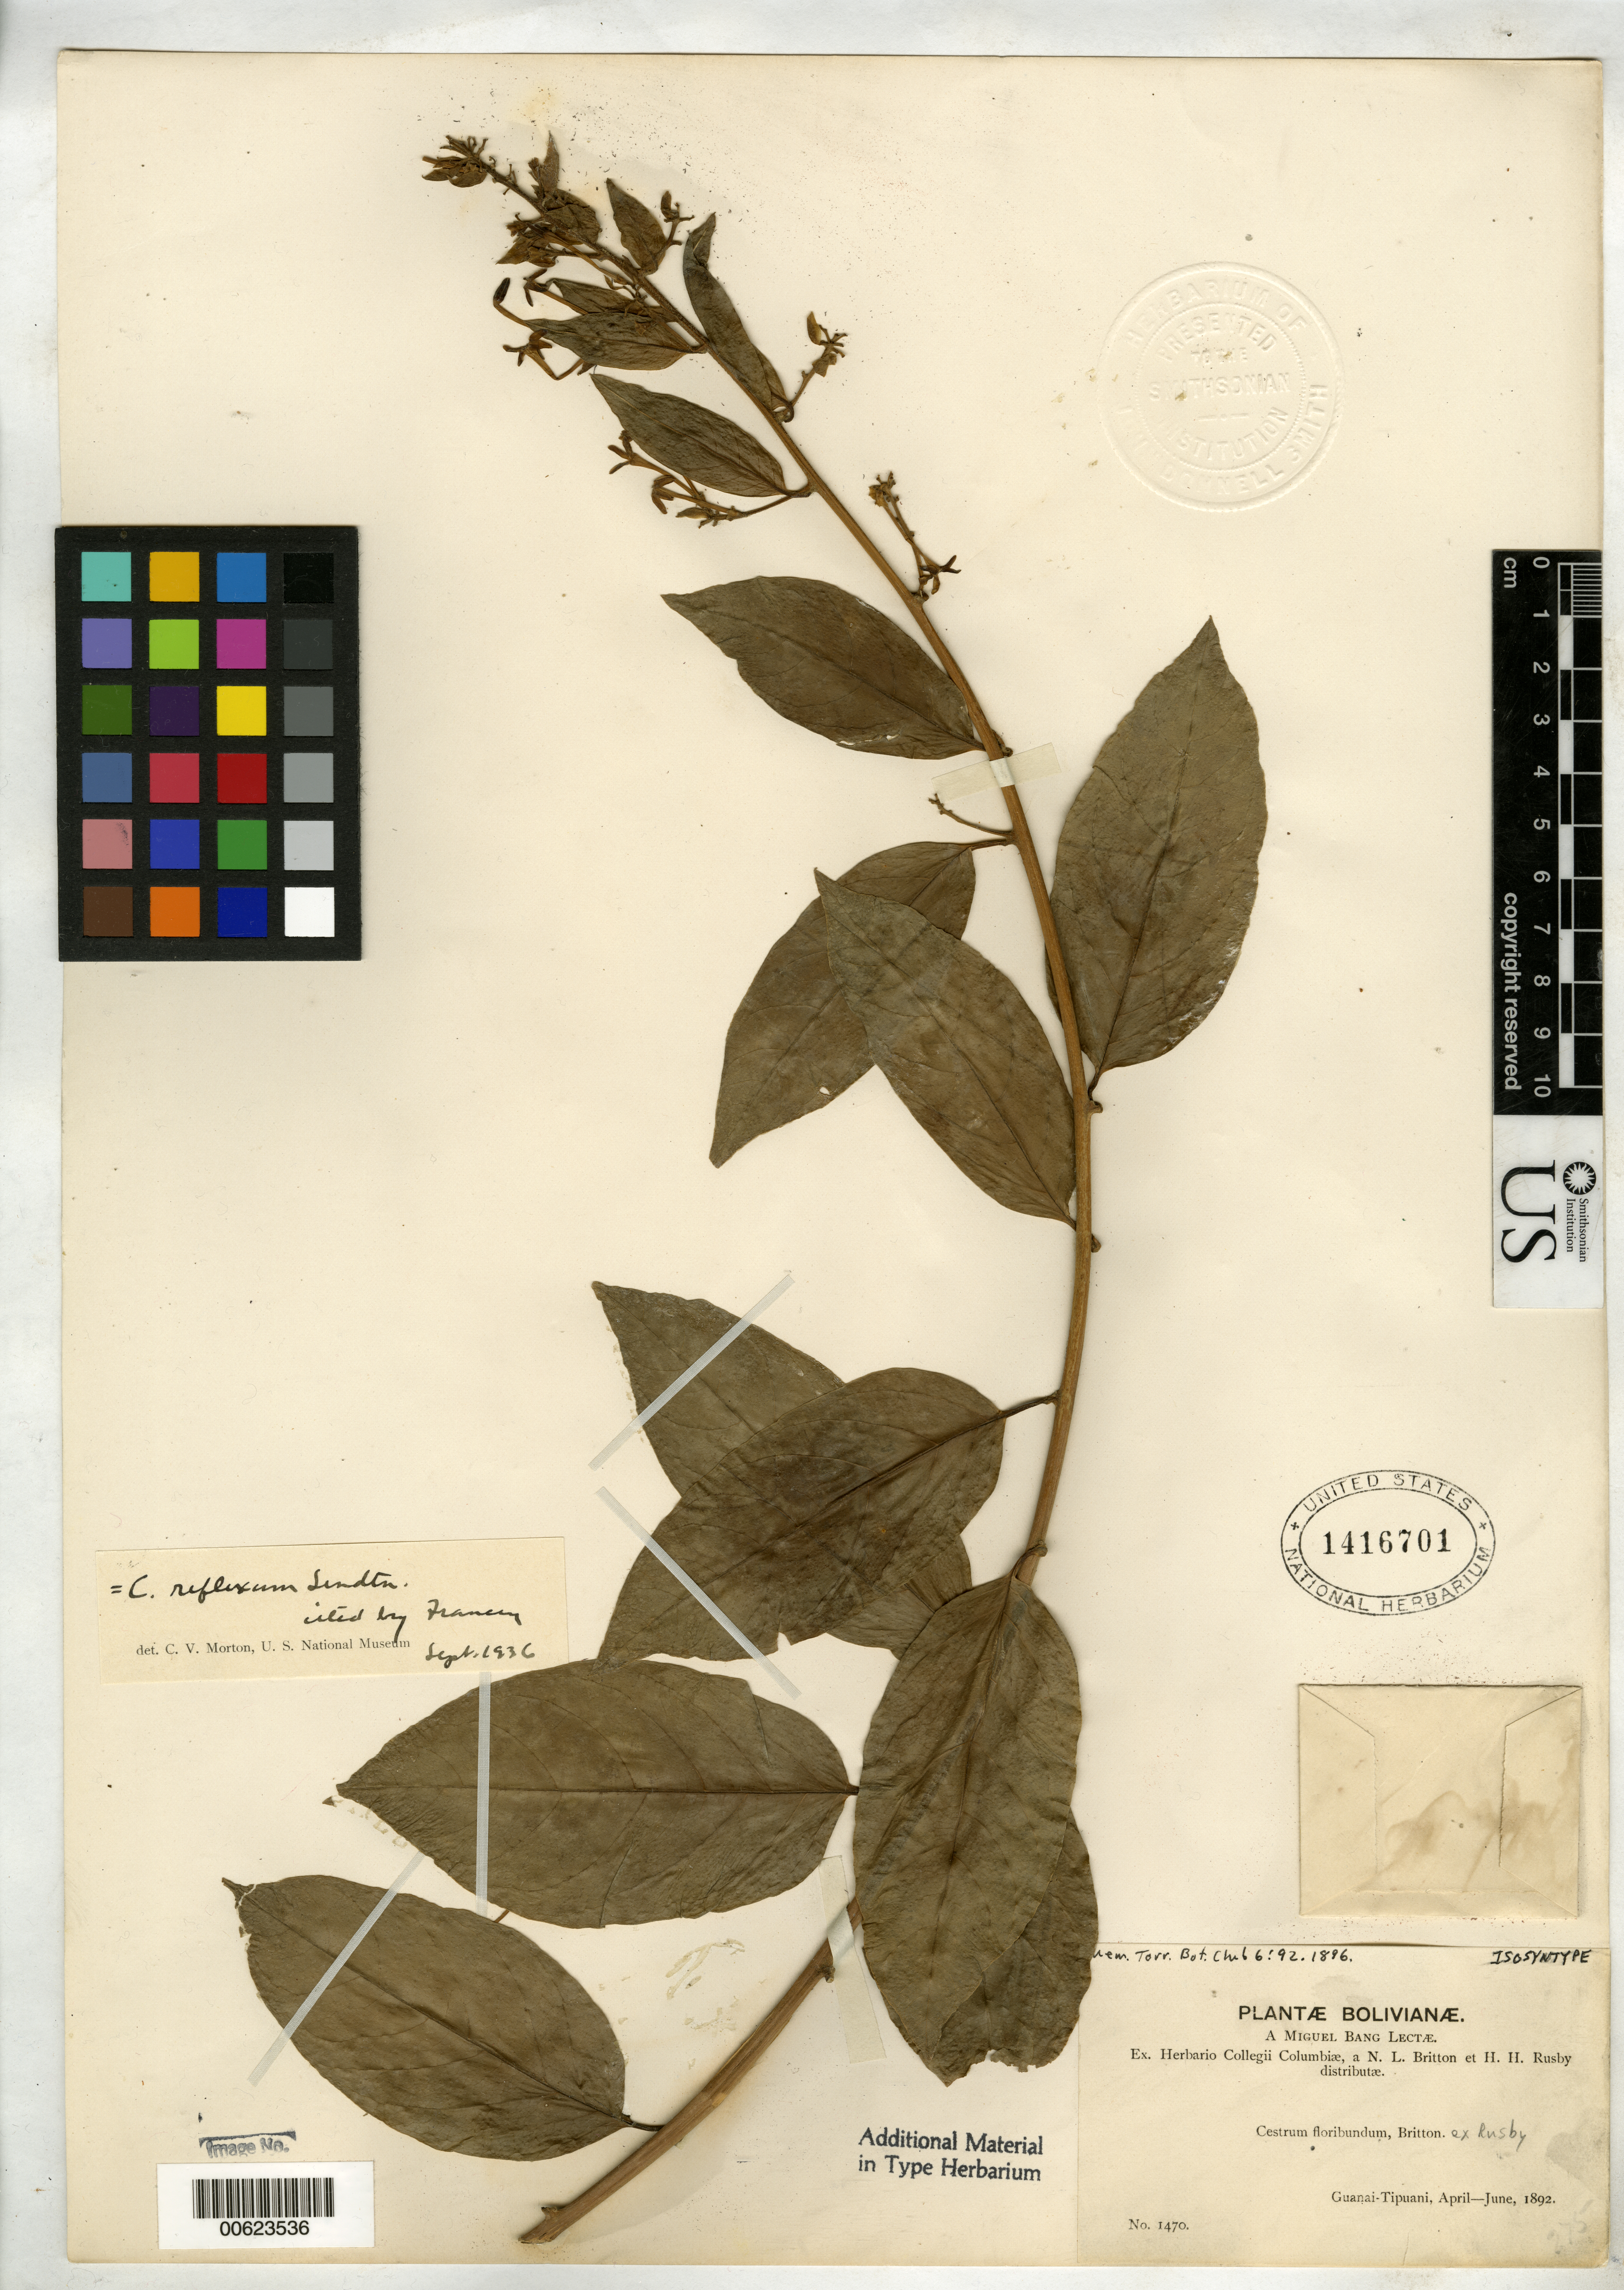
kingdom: Plantae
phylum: Tracheophyta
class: Magnoliopsida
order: Solanales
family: Solanaceae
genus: Cestrum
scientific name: Cestrum floribundum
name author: Britton ex Rusby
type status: Isosyntype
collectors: M. Bang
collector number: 1470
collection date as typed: Apr 1892 to -- Jun 1892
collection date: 1892-04/1892-06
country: Bolivia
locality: Guanai - Tipuani.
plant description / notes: Specimen ex John Donnell Smith herbarium.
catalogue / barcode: US 1416701